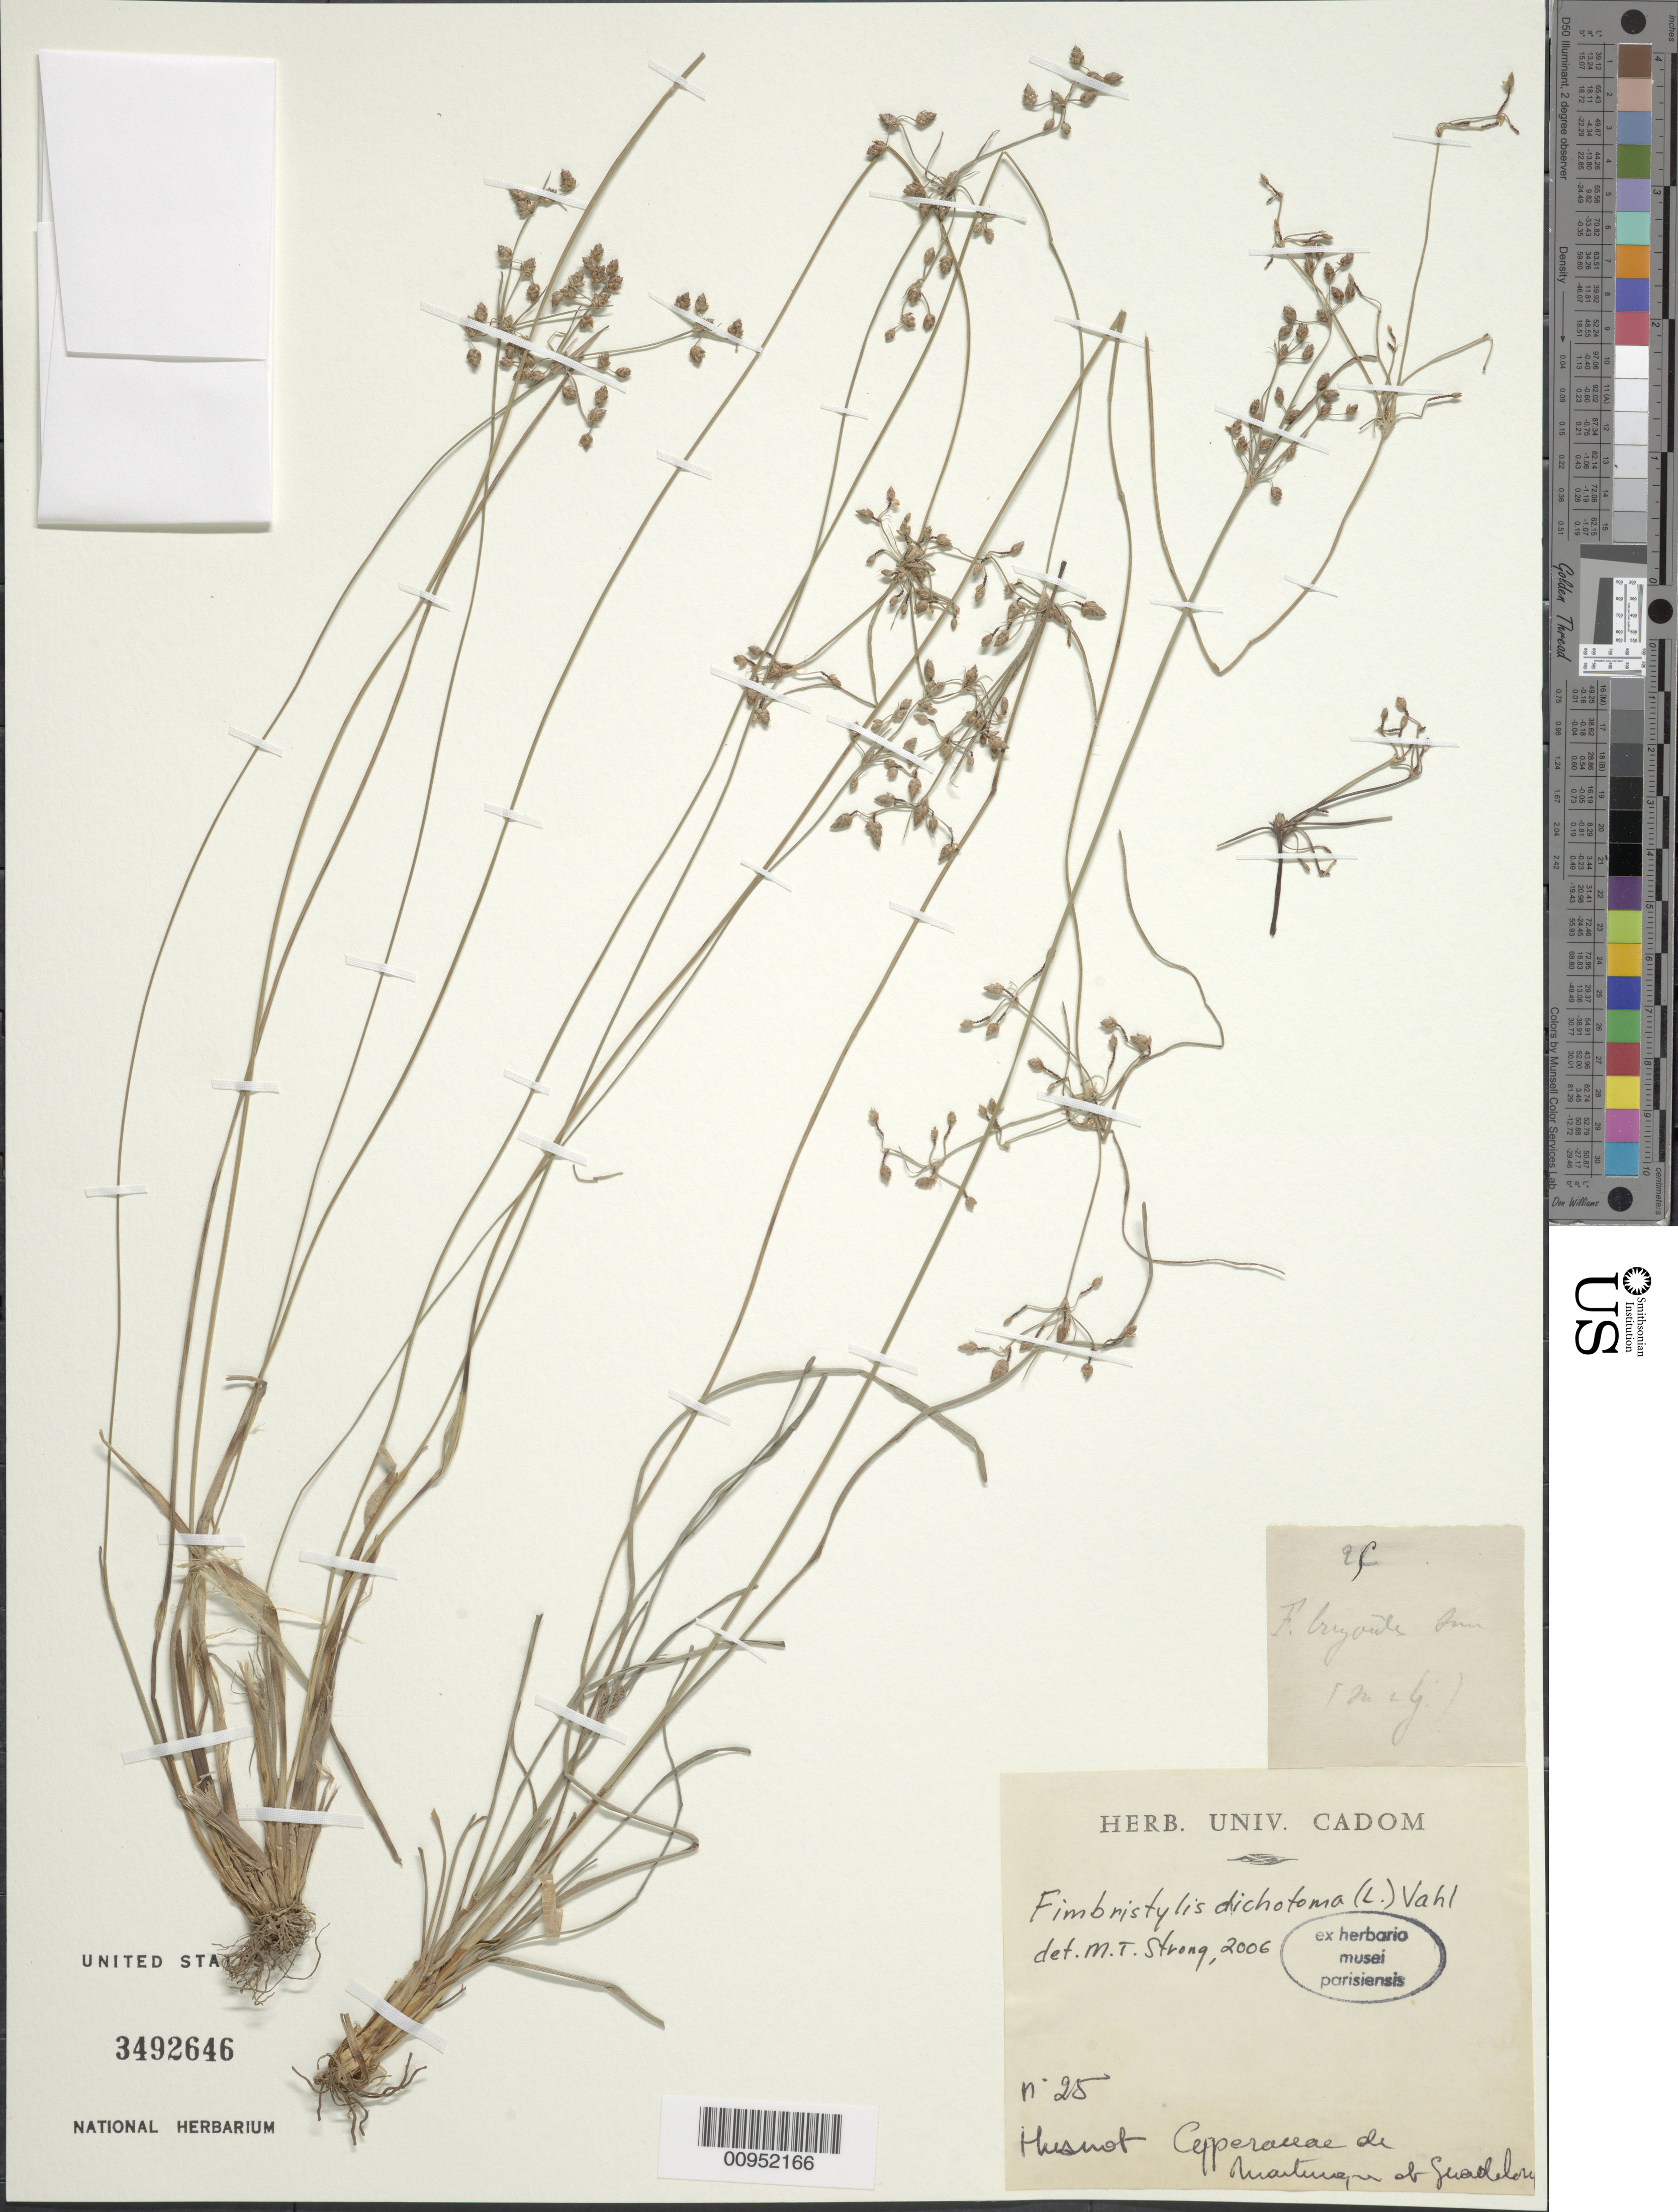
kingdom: Plantae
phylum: Tracheophyta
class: Liliopsida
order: Poales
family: Cyperaceae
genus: Fimbristylis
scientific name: Fimbristylis dichotoma subsp. dichotoma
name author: (L.) Vahl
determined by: Strong, M. T., (US), Smithsonian Institution - National Museum of Natural History (UNITED STATES)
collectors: P. T. Husnot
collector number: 25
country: Martinique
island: Martinique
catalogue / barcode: US 3492646